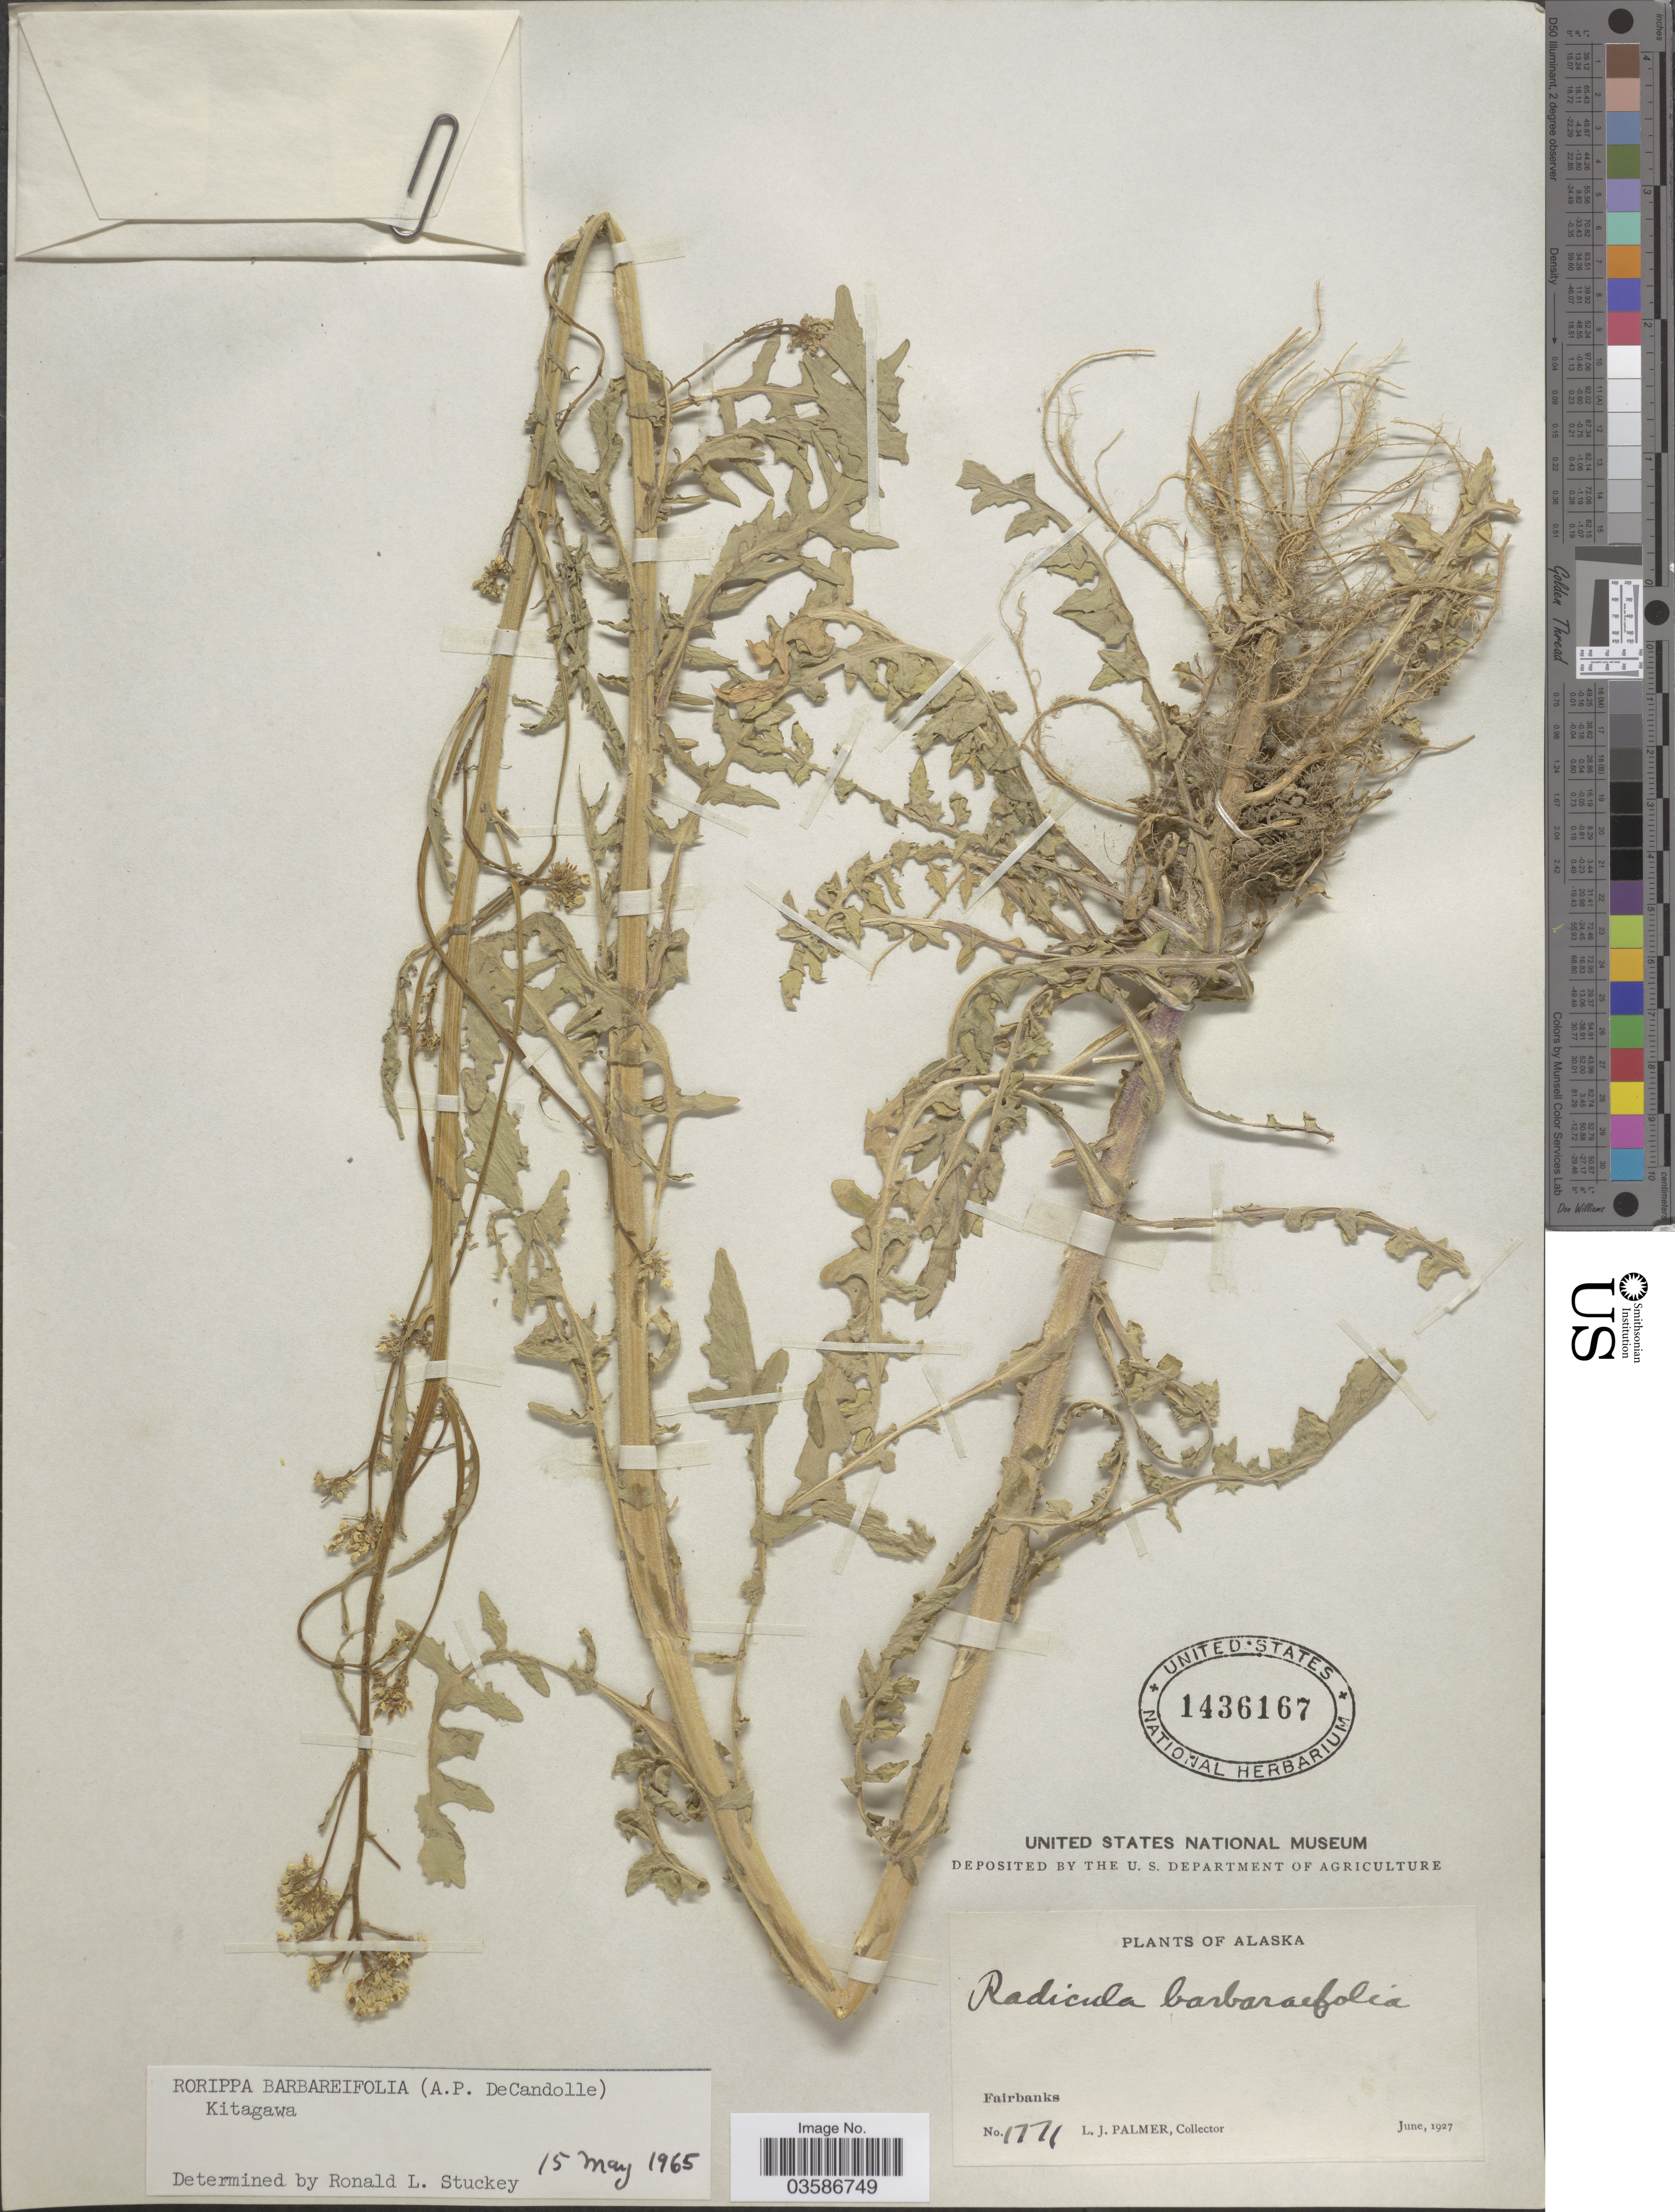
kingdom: Plantae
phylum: Tracheophyta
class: Magnoliopsida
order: Brassicales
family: Brassicaceae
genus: Rorippa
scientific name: Rorippa barbareifolia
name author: (DC.) Kitag.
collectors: L. J. Palmer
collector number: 1771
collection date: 1927-06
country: United States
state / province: Alaska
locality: Fairbanks.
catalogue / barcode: US 1436167